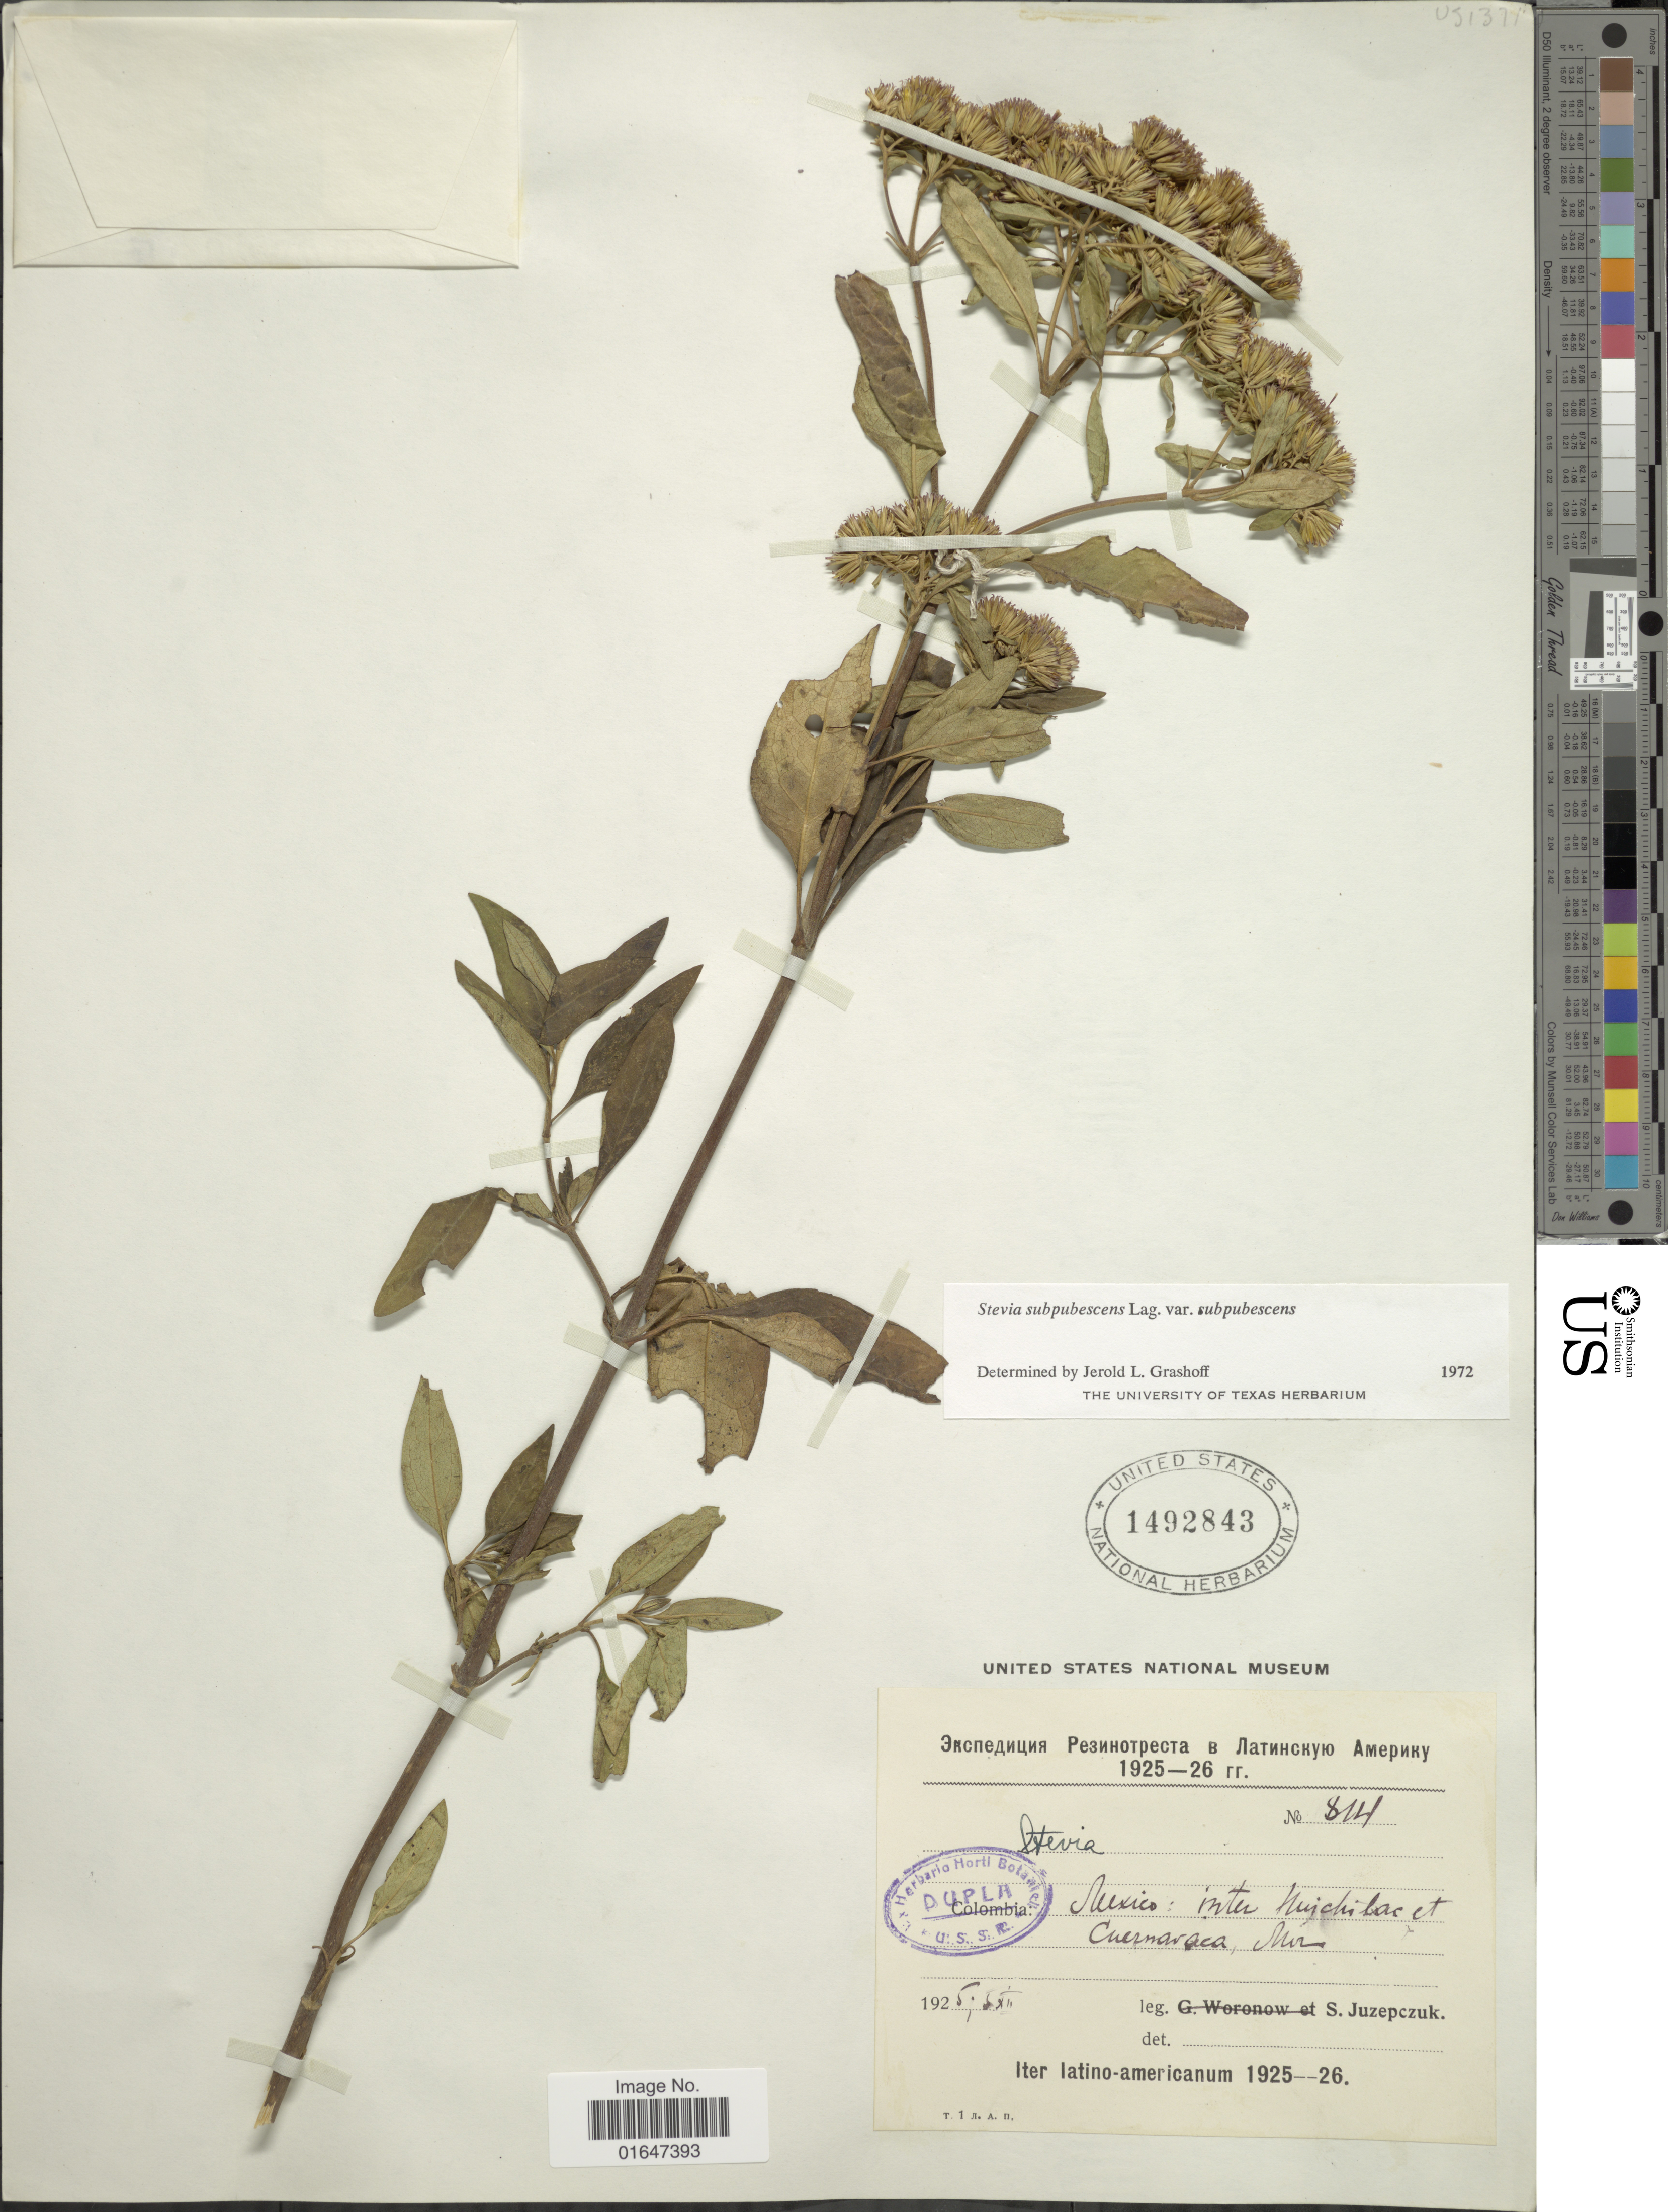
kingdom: Plantae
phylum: Tracheophyta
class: Magnoliopsida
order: Asterales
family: Asteraceae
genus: Stevia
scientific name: Stevia subpubescens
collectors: S. V. Juzepczuk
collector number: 814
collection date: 1925-12-05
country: Mexico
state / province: Morelos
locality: Inter Huichilas et Cuernavaca, Mor [interpreted]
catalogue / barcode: US 1492843